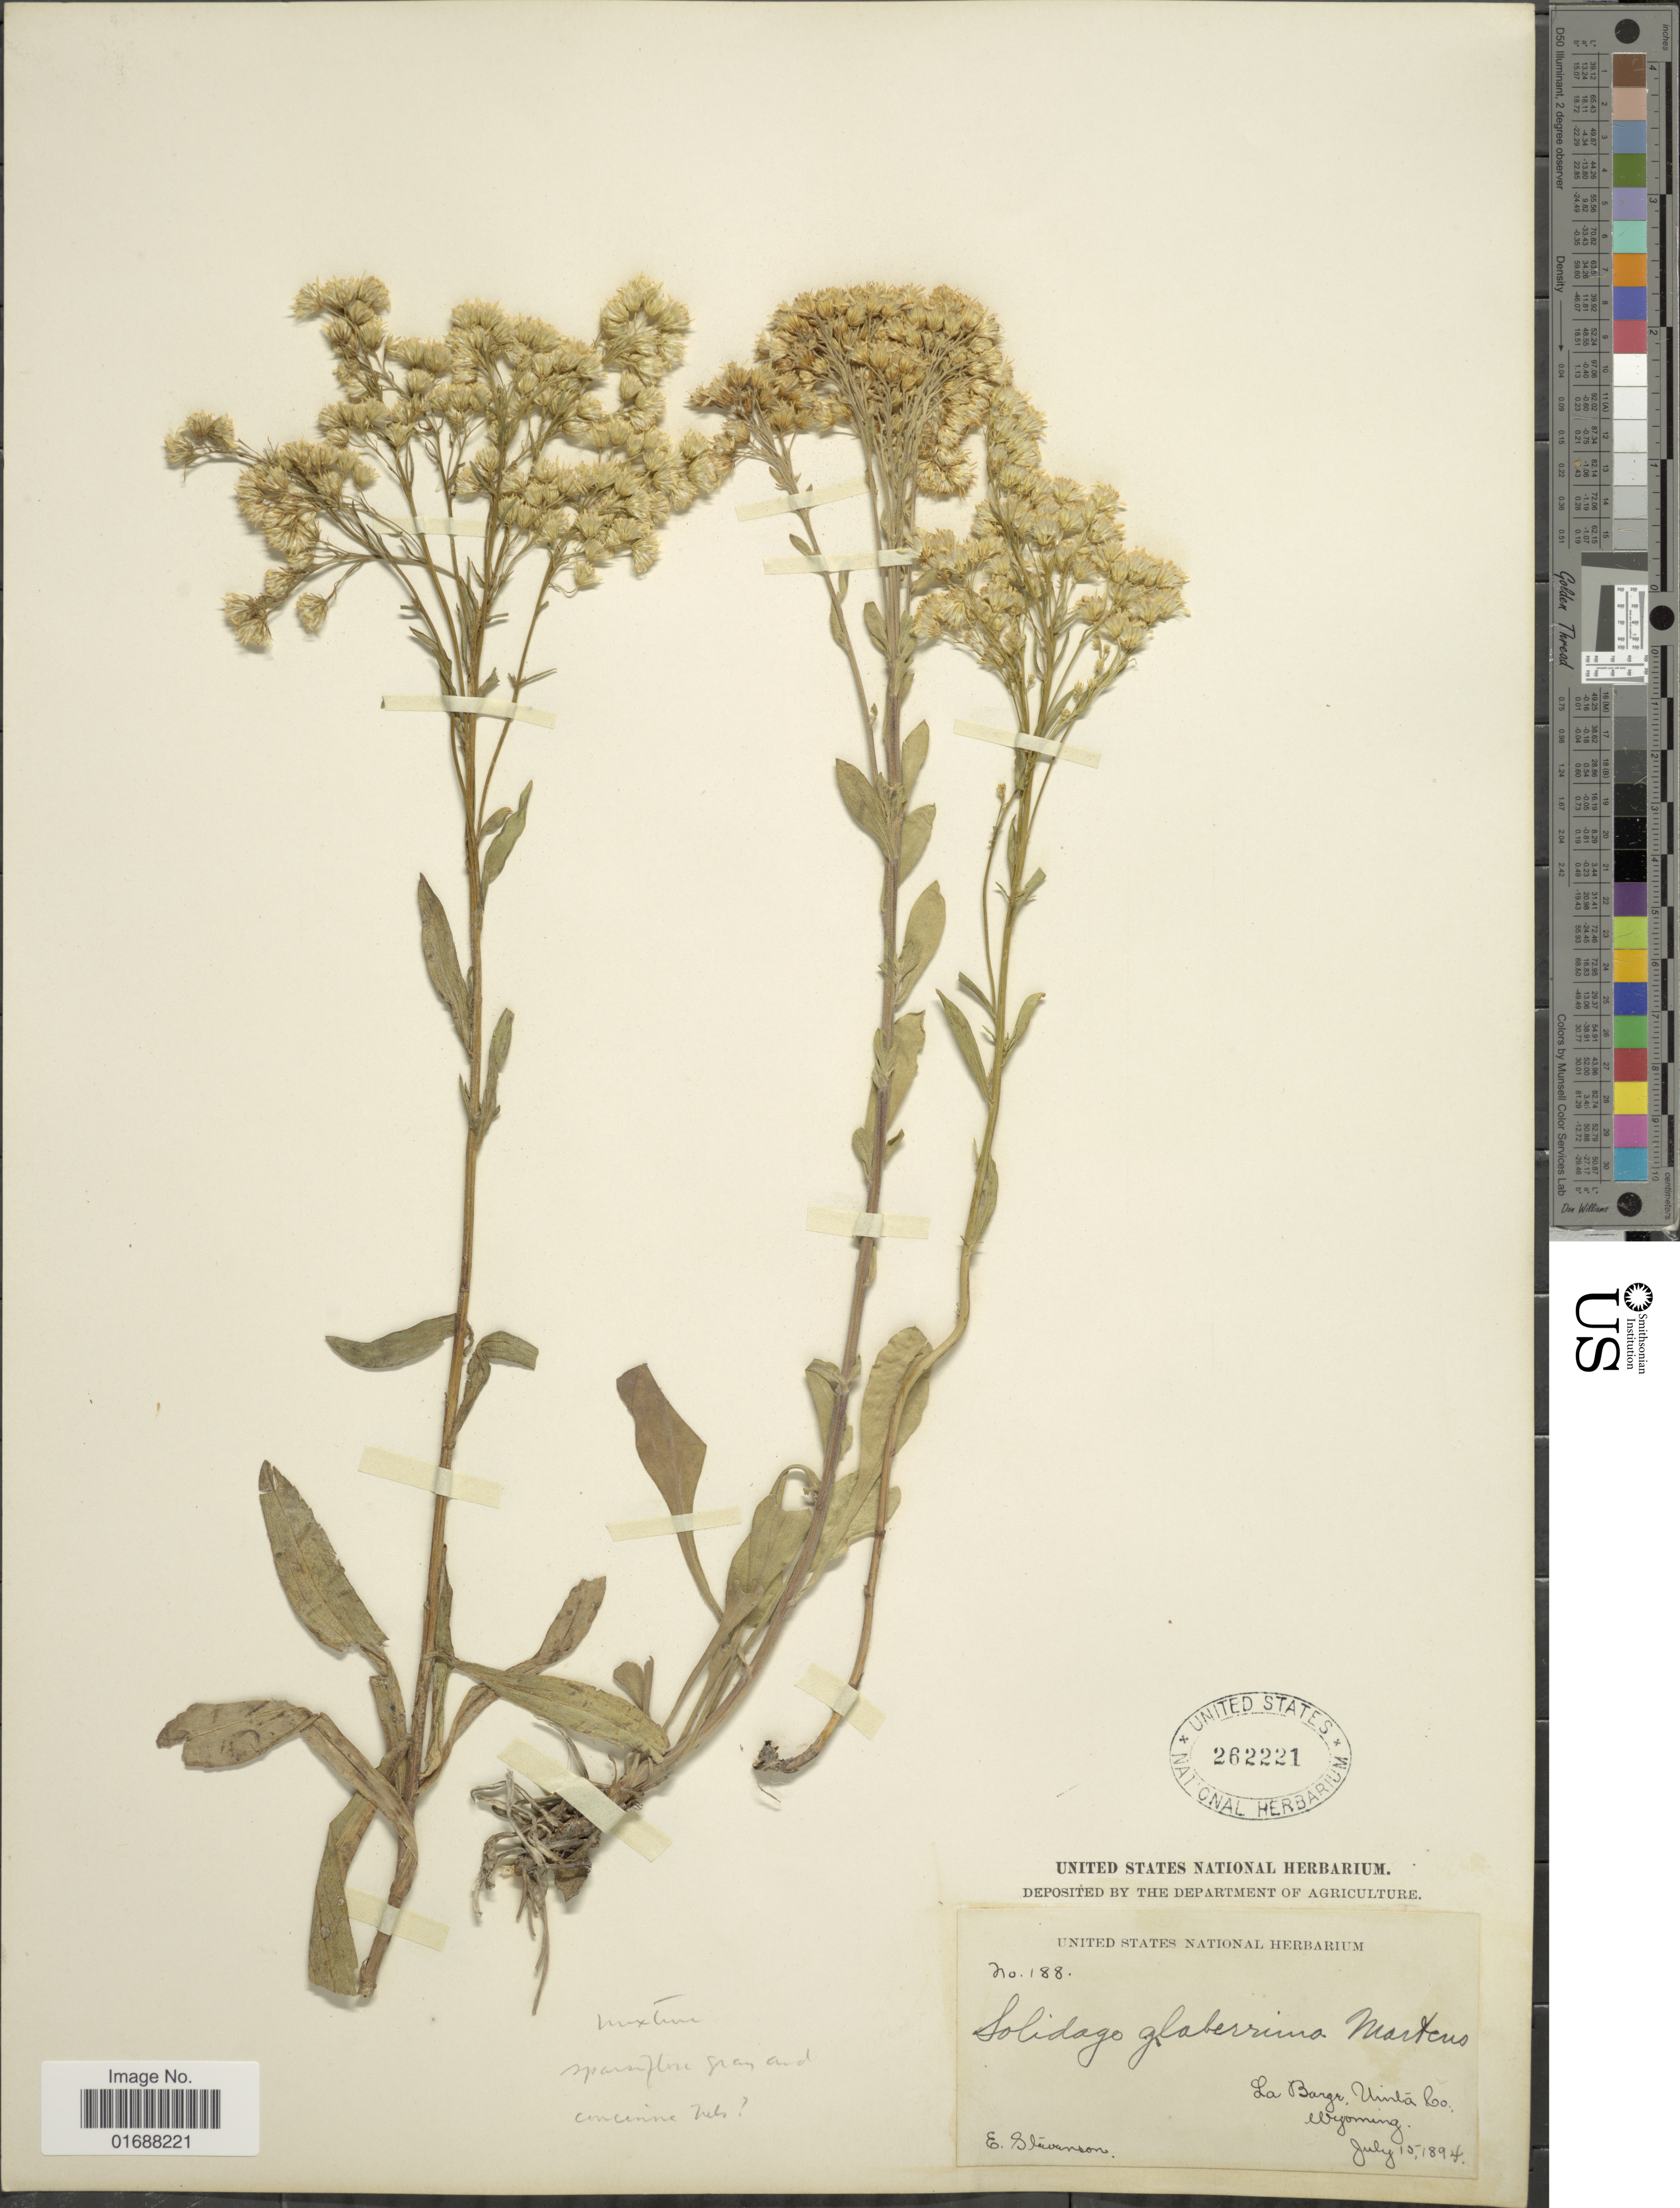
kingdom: Plantae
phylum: Tracheophyta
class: Magnoliopsida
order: Asterales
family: Asteraceae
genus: Solidago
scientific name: Solidago missouriensis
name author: Nutt.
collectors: E. Stevenson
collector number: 188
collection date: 1894-07-15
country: United States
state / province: Wyoming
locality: La Barge, Uinta Co.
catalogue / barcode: US 262221